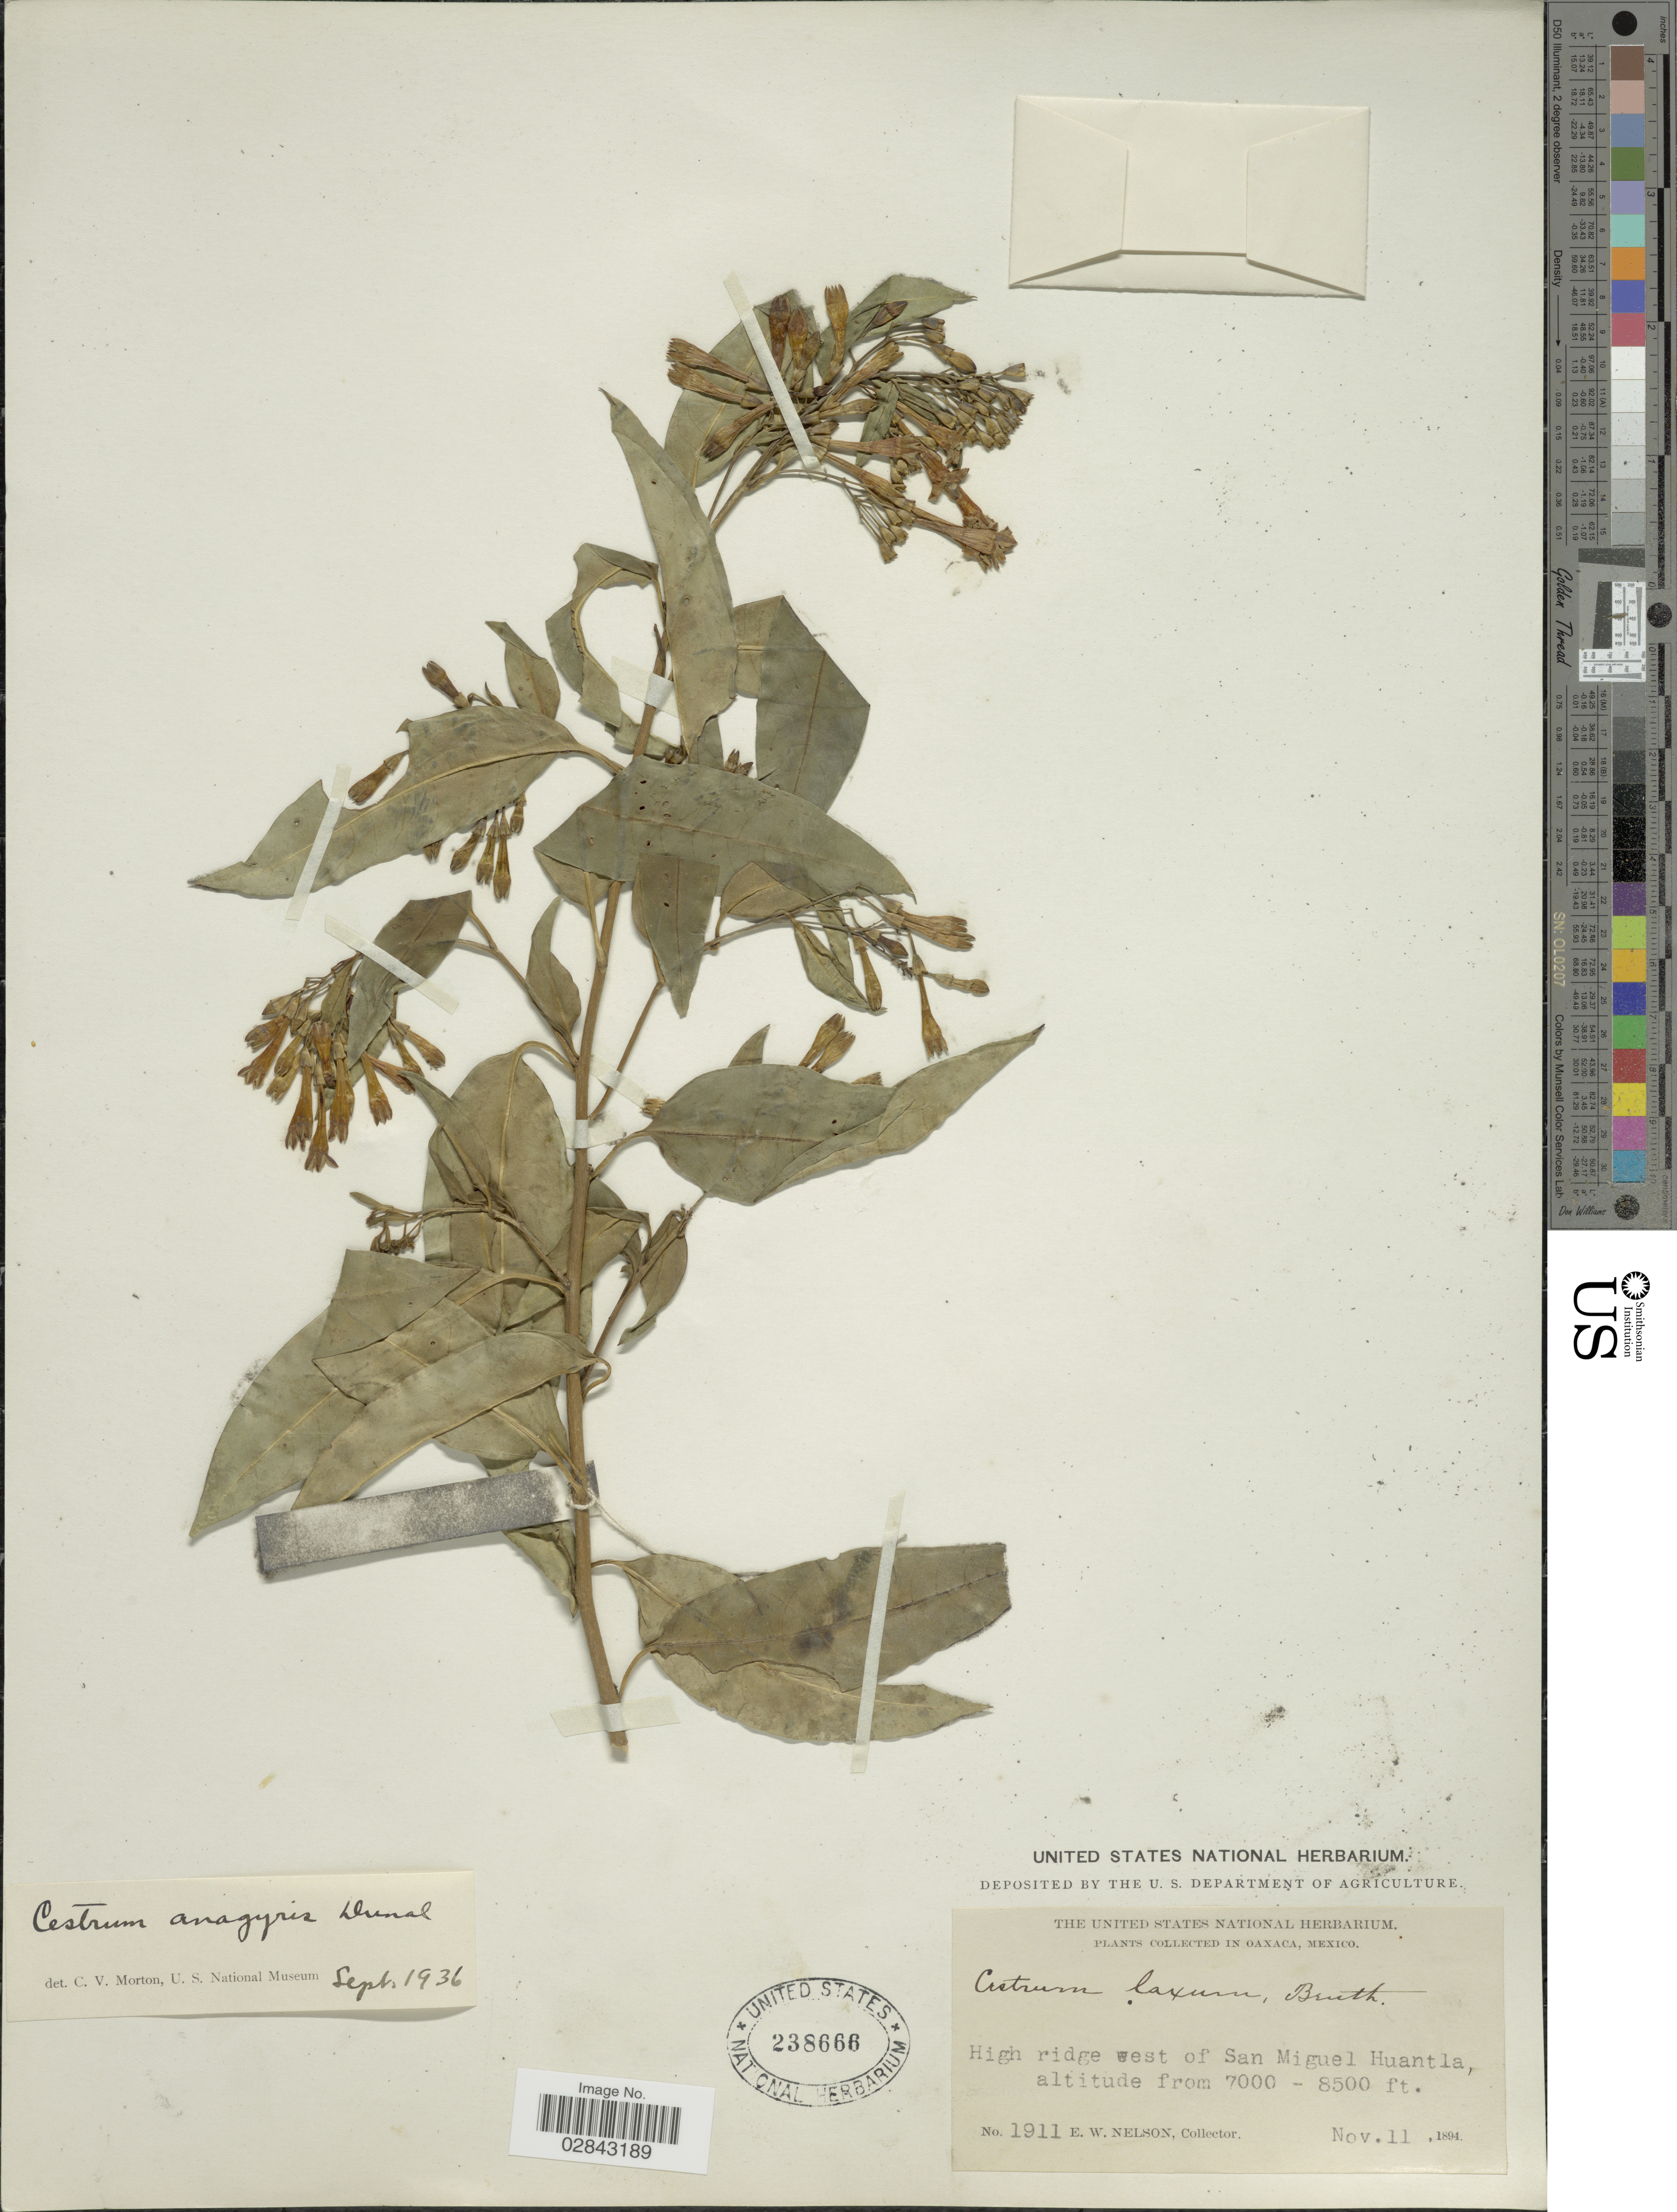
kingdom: Plantae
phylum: Tracheophyta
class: Magnoliopsida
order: Solanales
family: Solanaceae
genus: Cestrum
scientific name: Cestrum anagyris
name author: Dunal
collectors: E. W. Nelson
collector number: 1911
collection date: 1894-11-11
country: Mexico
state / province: Oaxaca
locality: High ridge west of San Miguel Huantla.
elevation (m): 2134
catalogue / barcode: US 238666